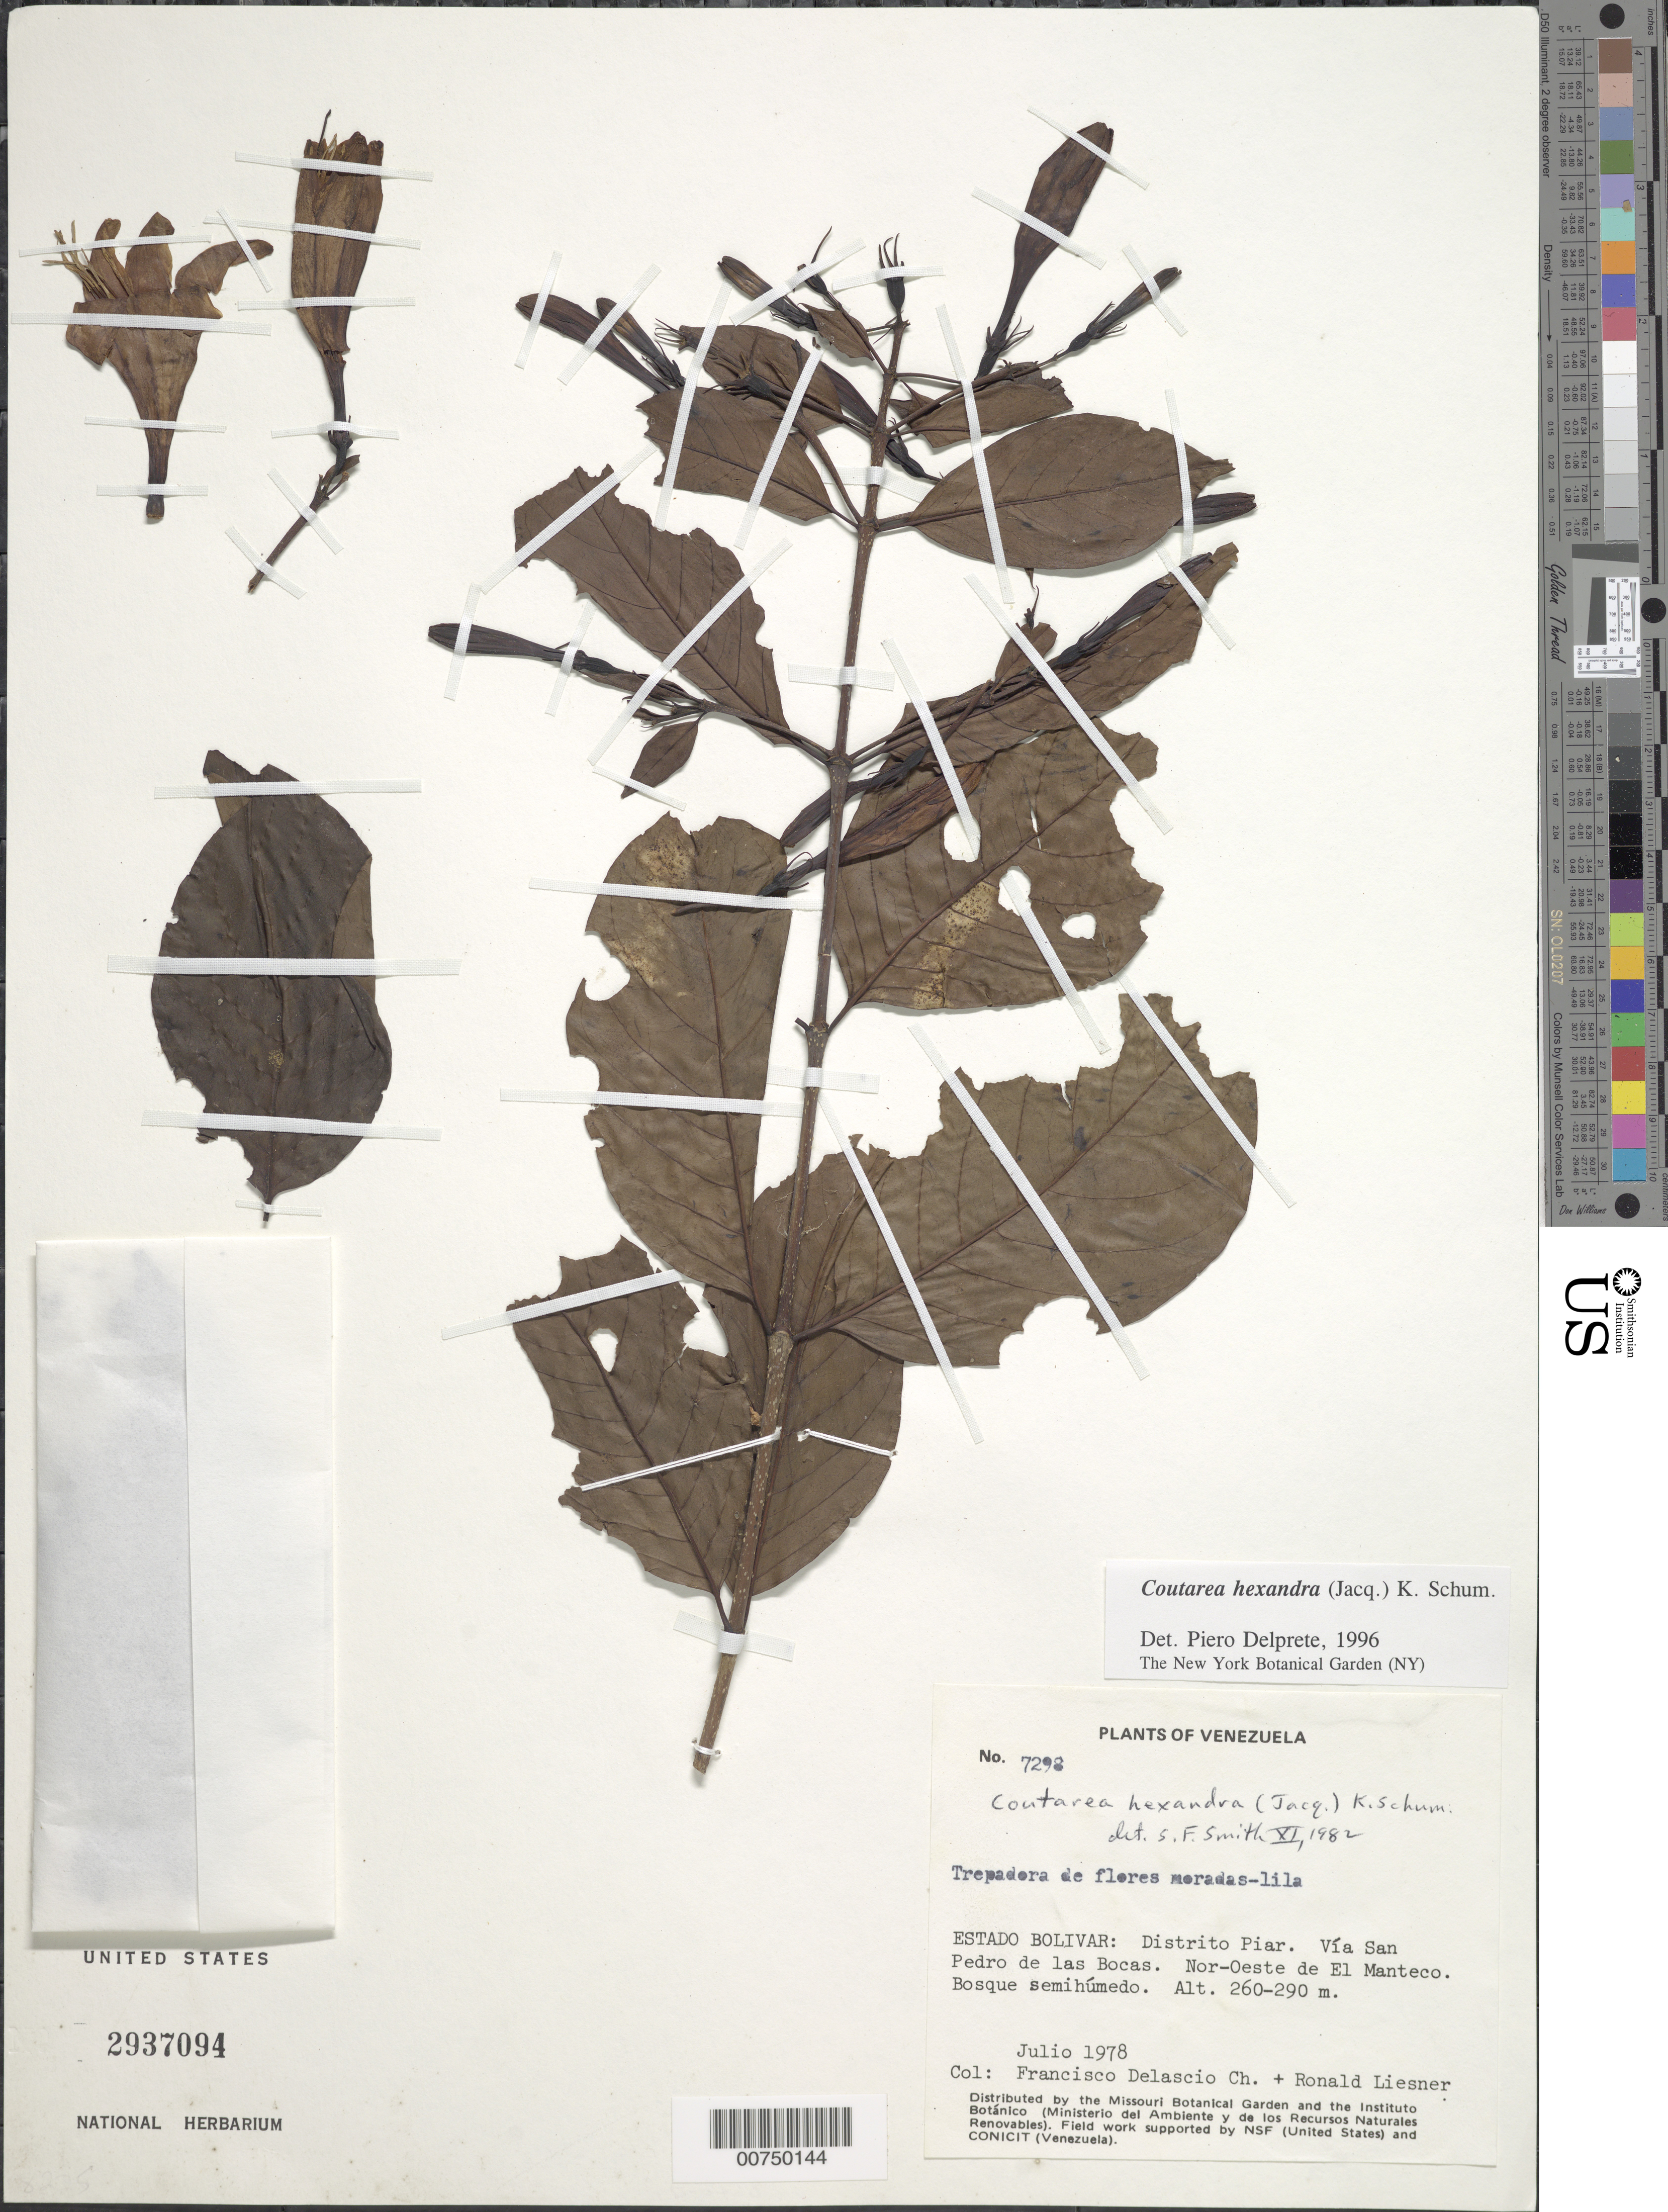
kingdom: Plantae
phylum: Tracheophyta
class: Magnoliopsida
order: Gentianales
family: Rubiaceae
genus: Coutarea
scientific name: Coutarea hexandra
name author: (Jacq.) K. Schum.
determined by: Smith, Stephen F., (US), NMNH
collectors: F. Delascio C. & R. L. Liesner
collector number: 7298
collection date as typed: Jul-78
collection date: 1978-07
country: Venezuela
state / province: Bolívar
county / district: Piar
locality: San Pedro de las Bocas, Nor-Oeste de El Manteco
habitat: Bosque semihumedo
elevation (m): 260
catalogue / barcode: US 2937094